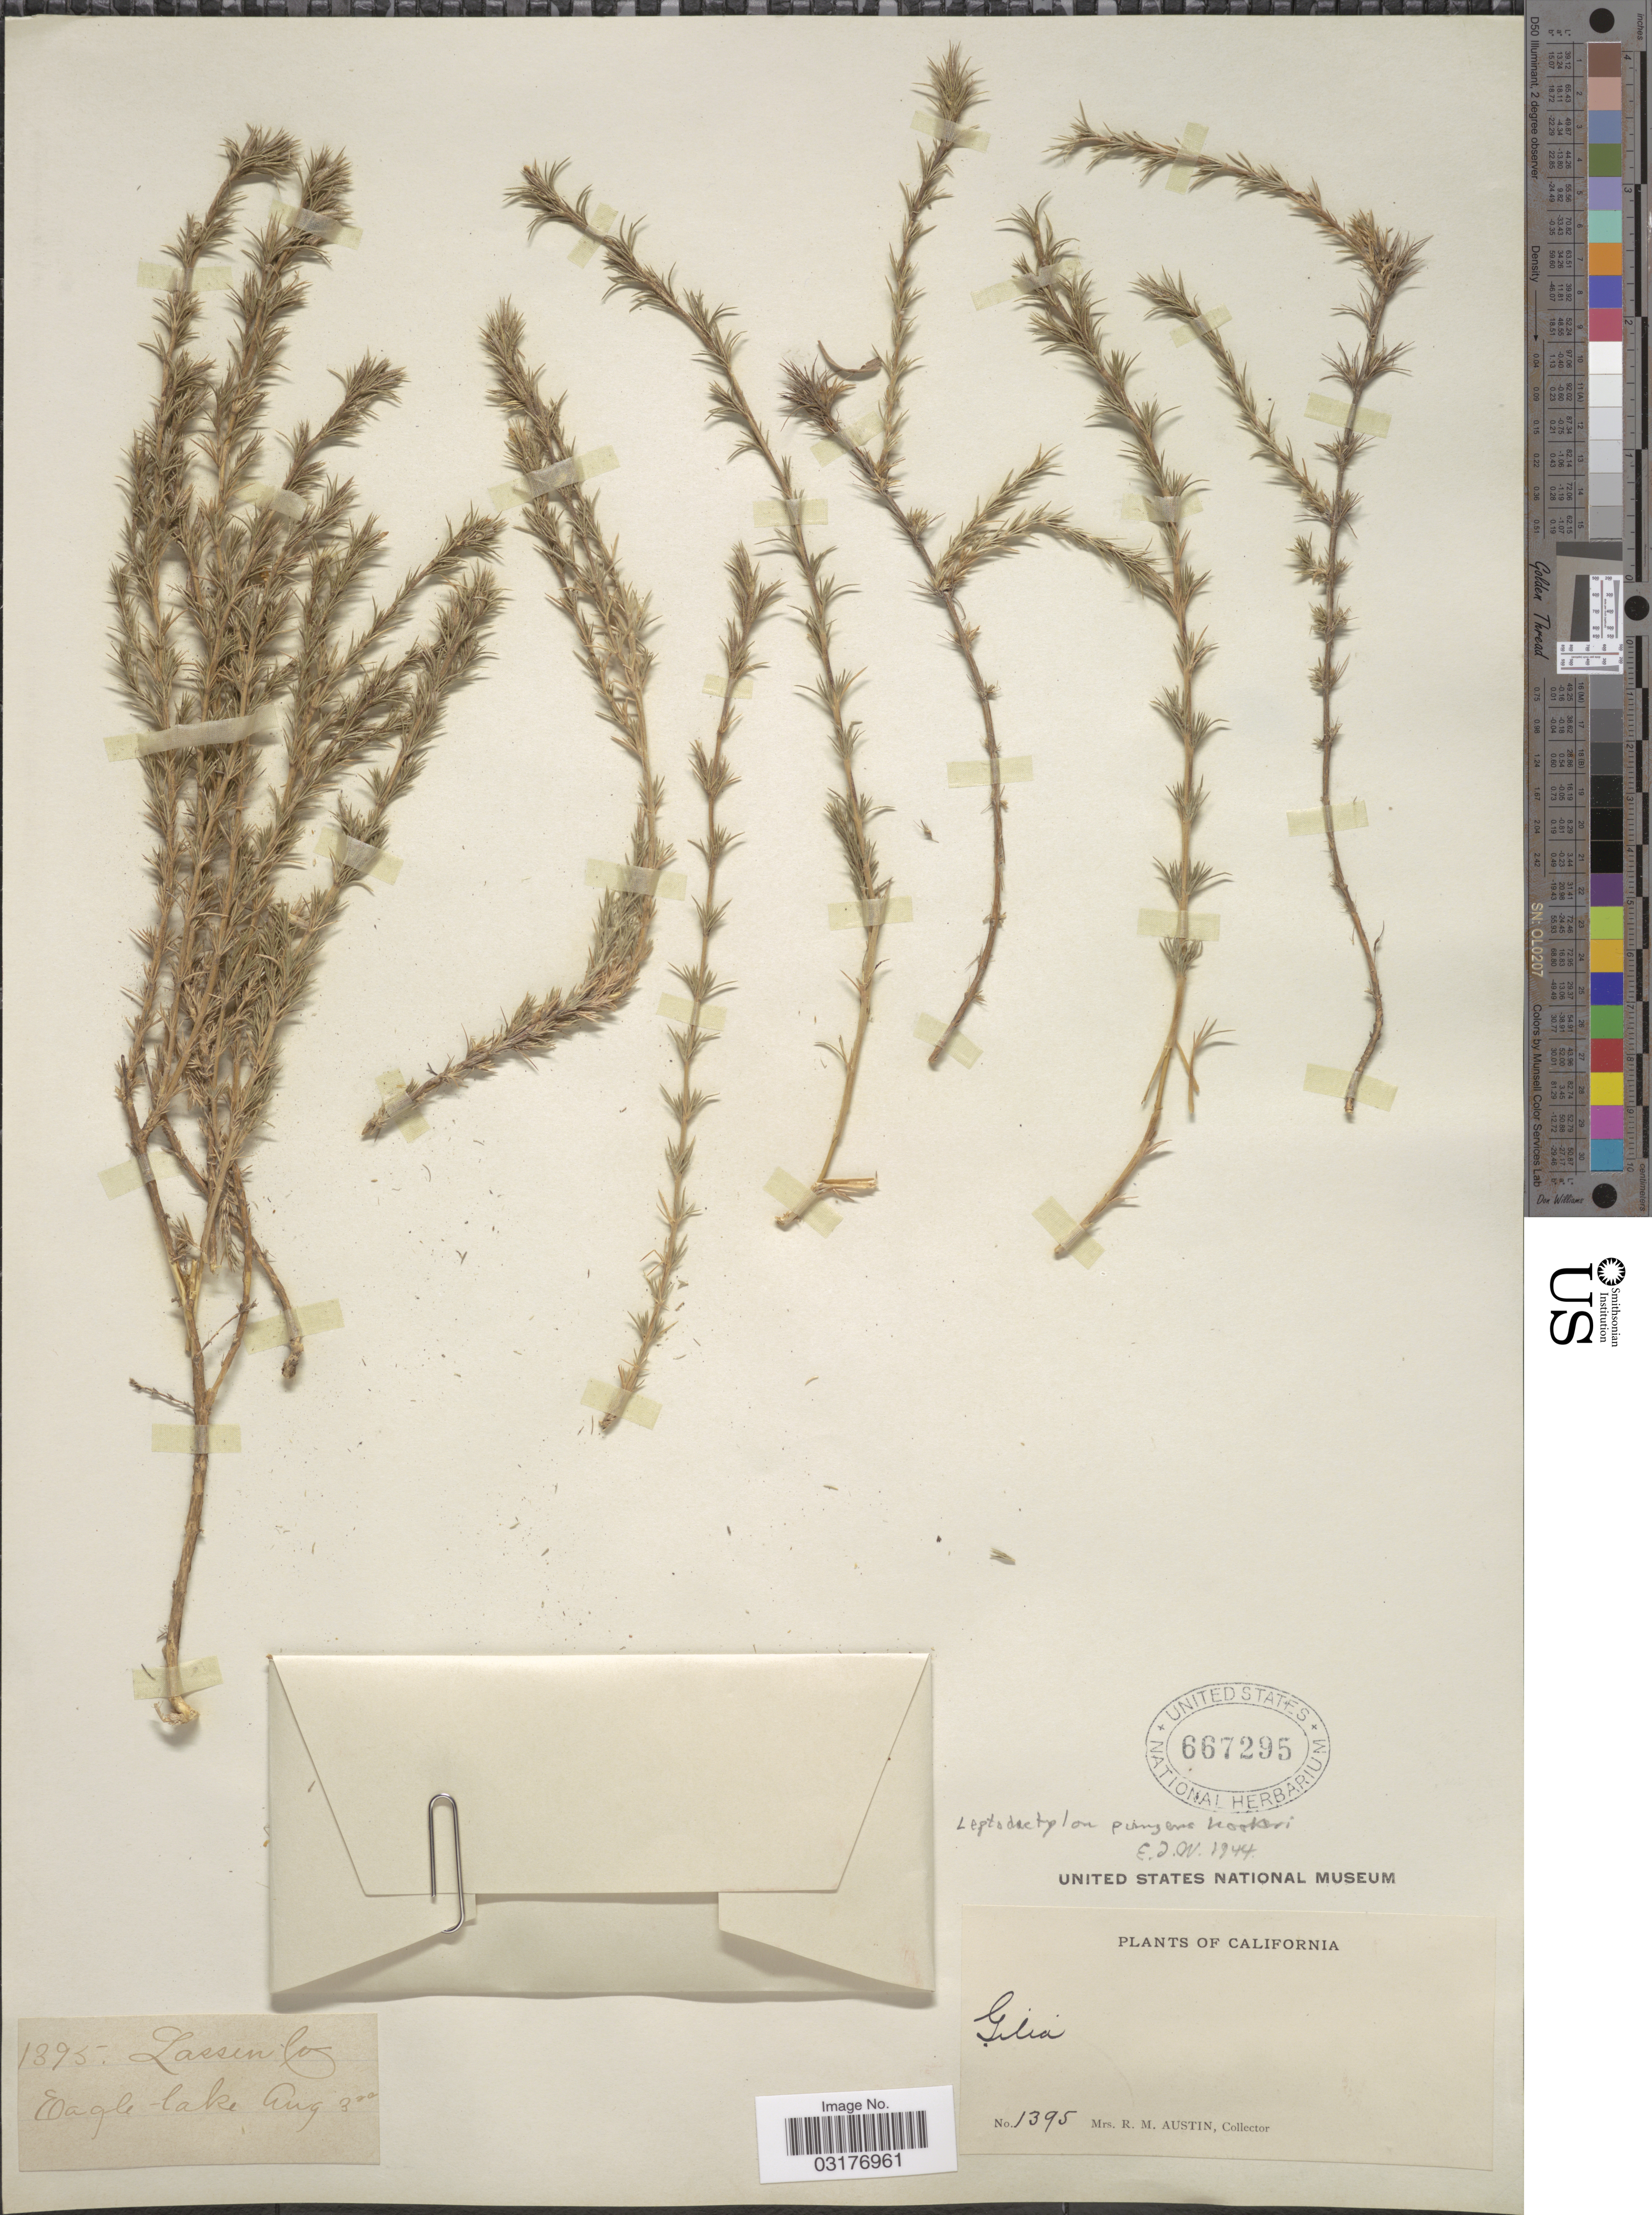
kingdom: Plantae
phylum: Tracheophyta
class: Magnoliopsida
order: Ericales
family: Polemoniaceae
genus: Linanthus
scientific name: Linanthus pungens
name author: (Torr.) J.M. Porter & L.A. Johnson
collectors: R. Austin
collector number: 1395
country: United States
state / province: California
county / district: Lassen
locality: Lassen Co. Eagle lake.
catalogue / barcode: US 667295